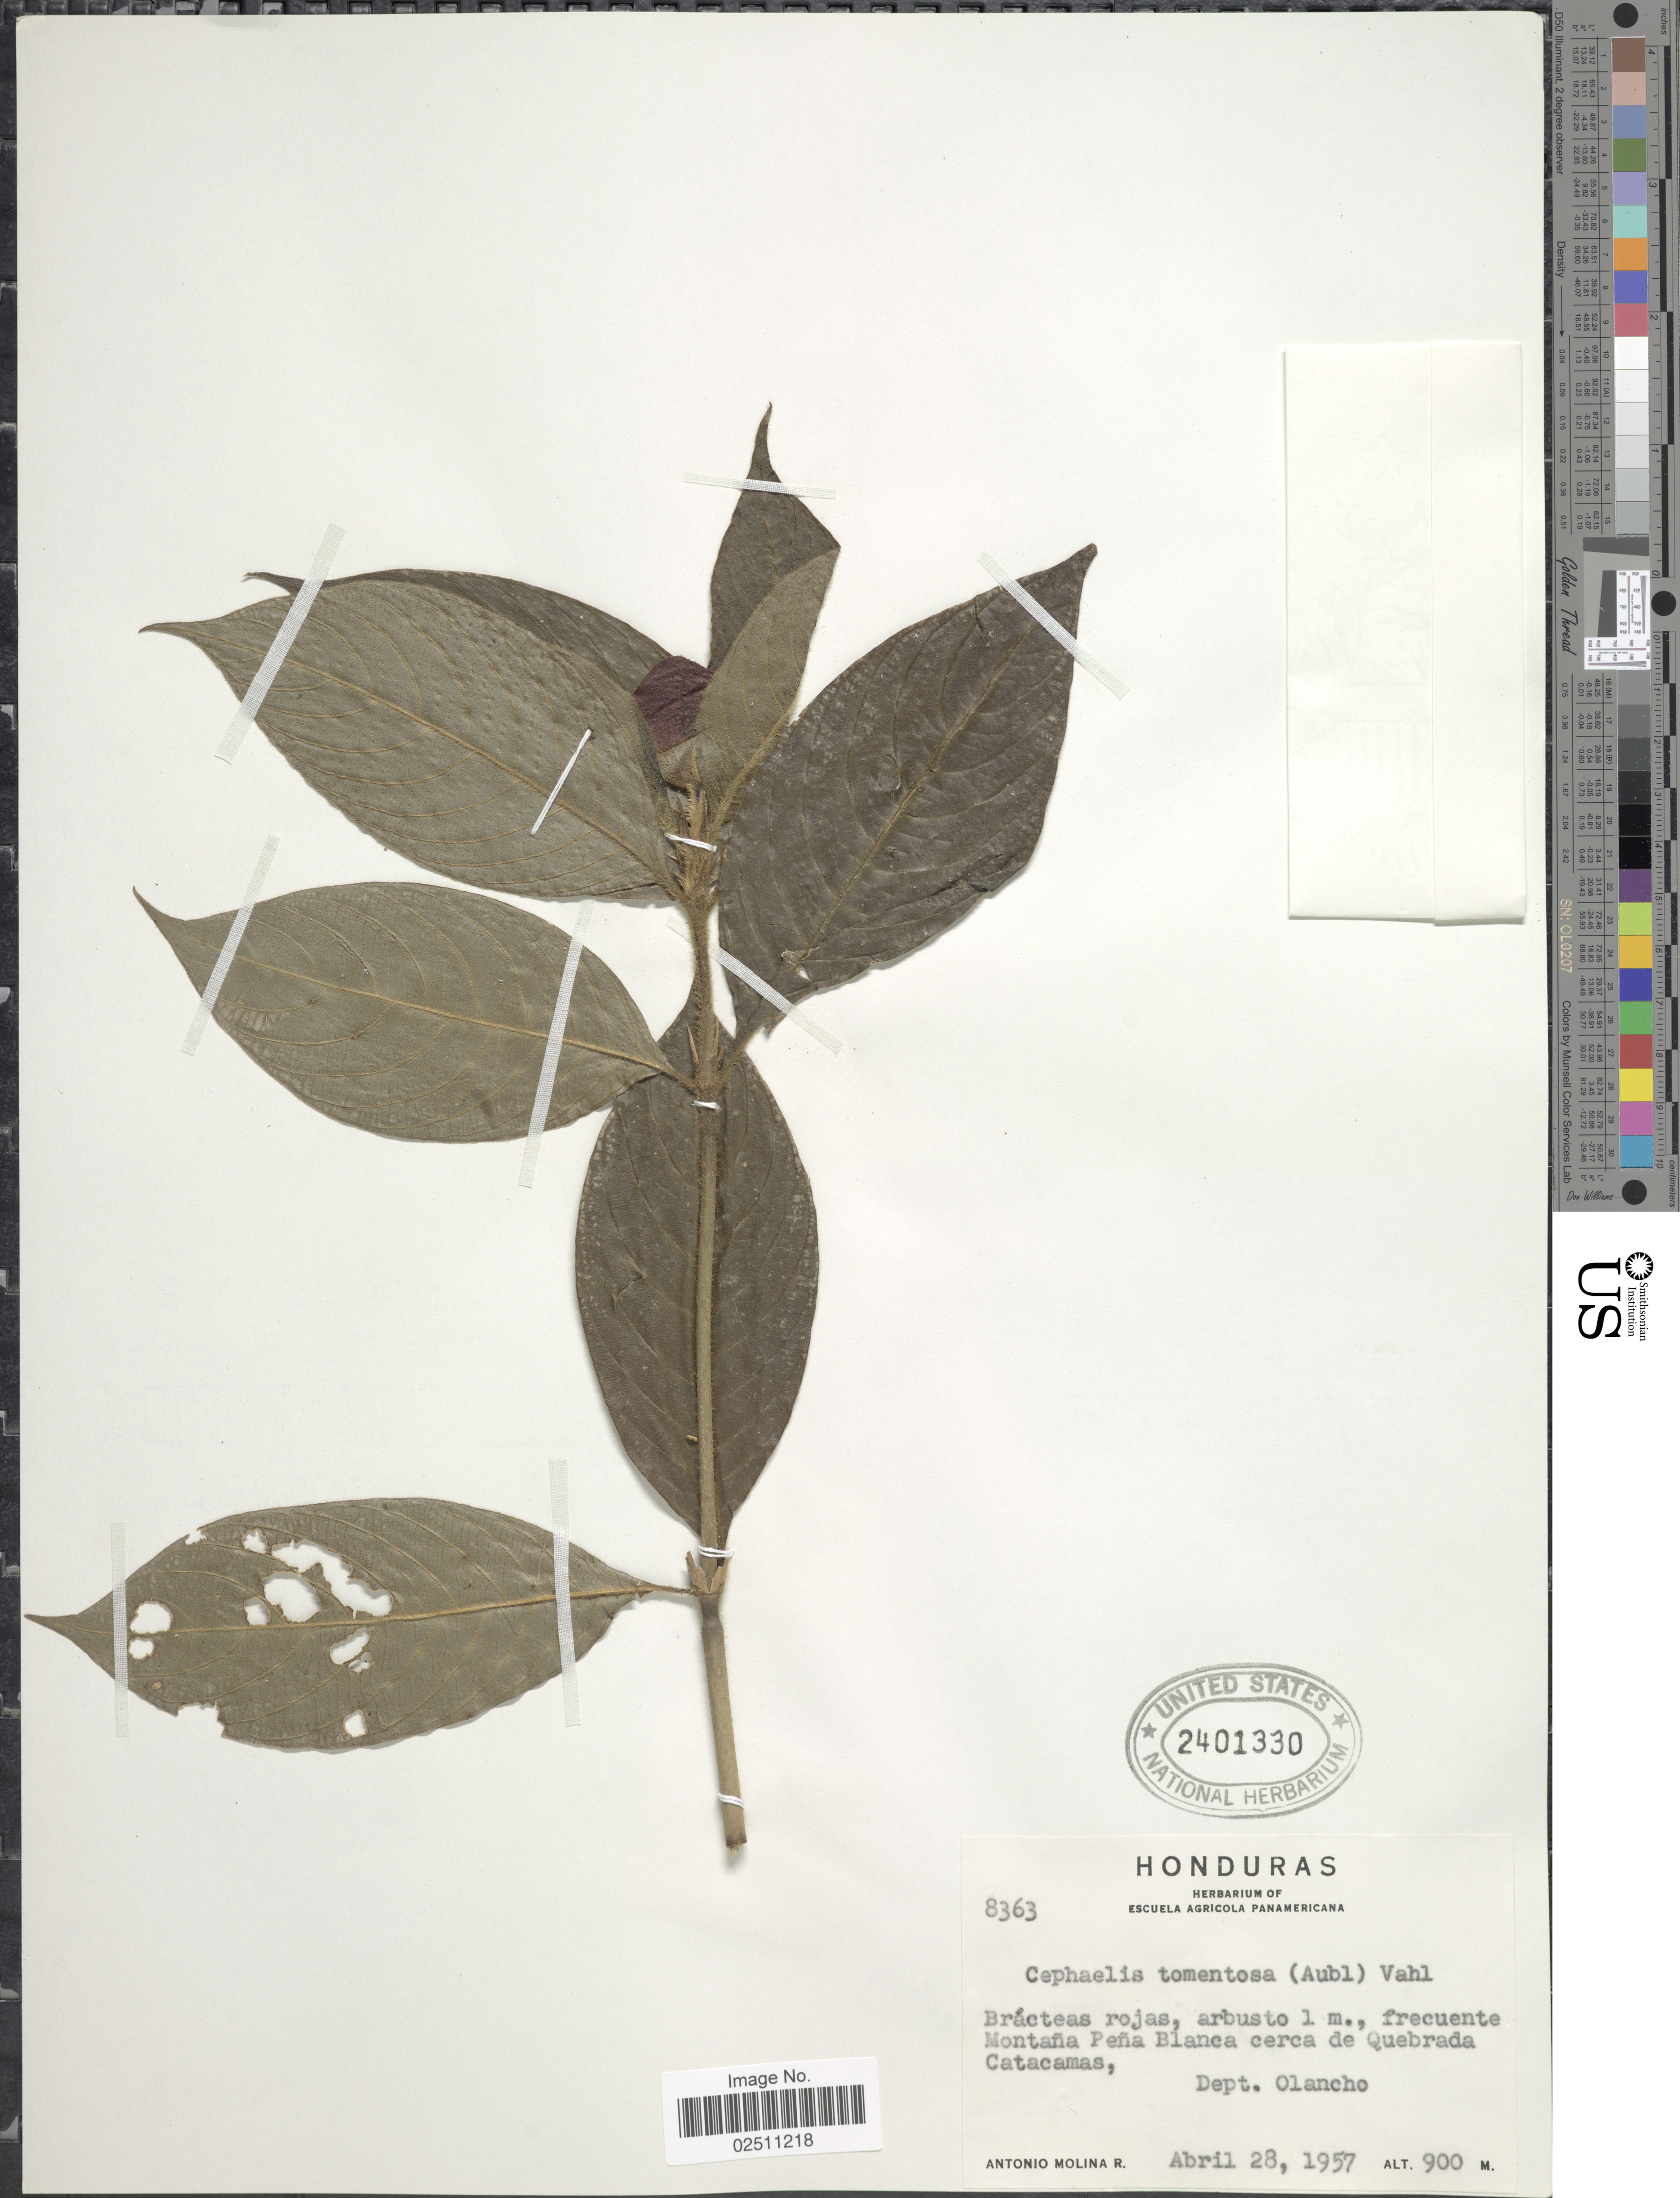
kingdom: Plantae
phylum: Tracheophyta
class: Magnoliopsida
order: Gentianales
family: Rubiaceae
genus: Psychotria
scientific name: Psychotria poeppigiana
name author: Müll. Arg.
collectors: A. Molina R.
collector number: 8363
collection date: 1957-04-28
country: Honduras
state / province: Olancho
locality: Montana Pena Blanca cerca de Quebrada Catacamas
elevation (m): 900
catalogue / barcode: US 2401330